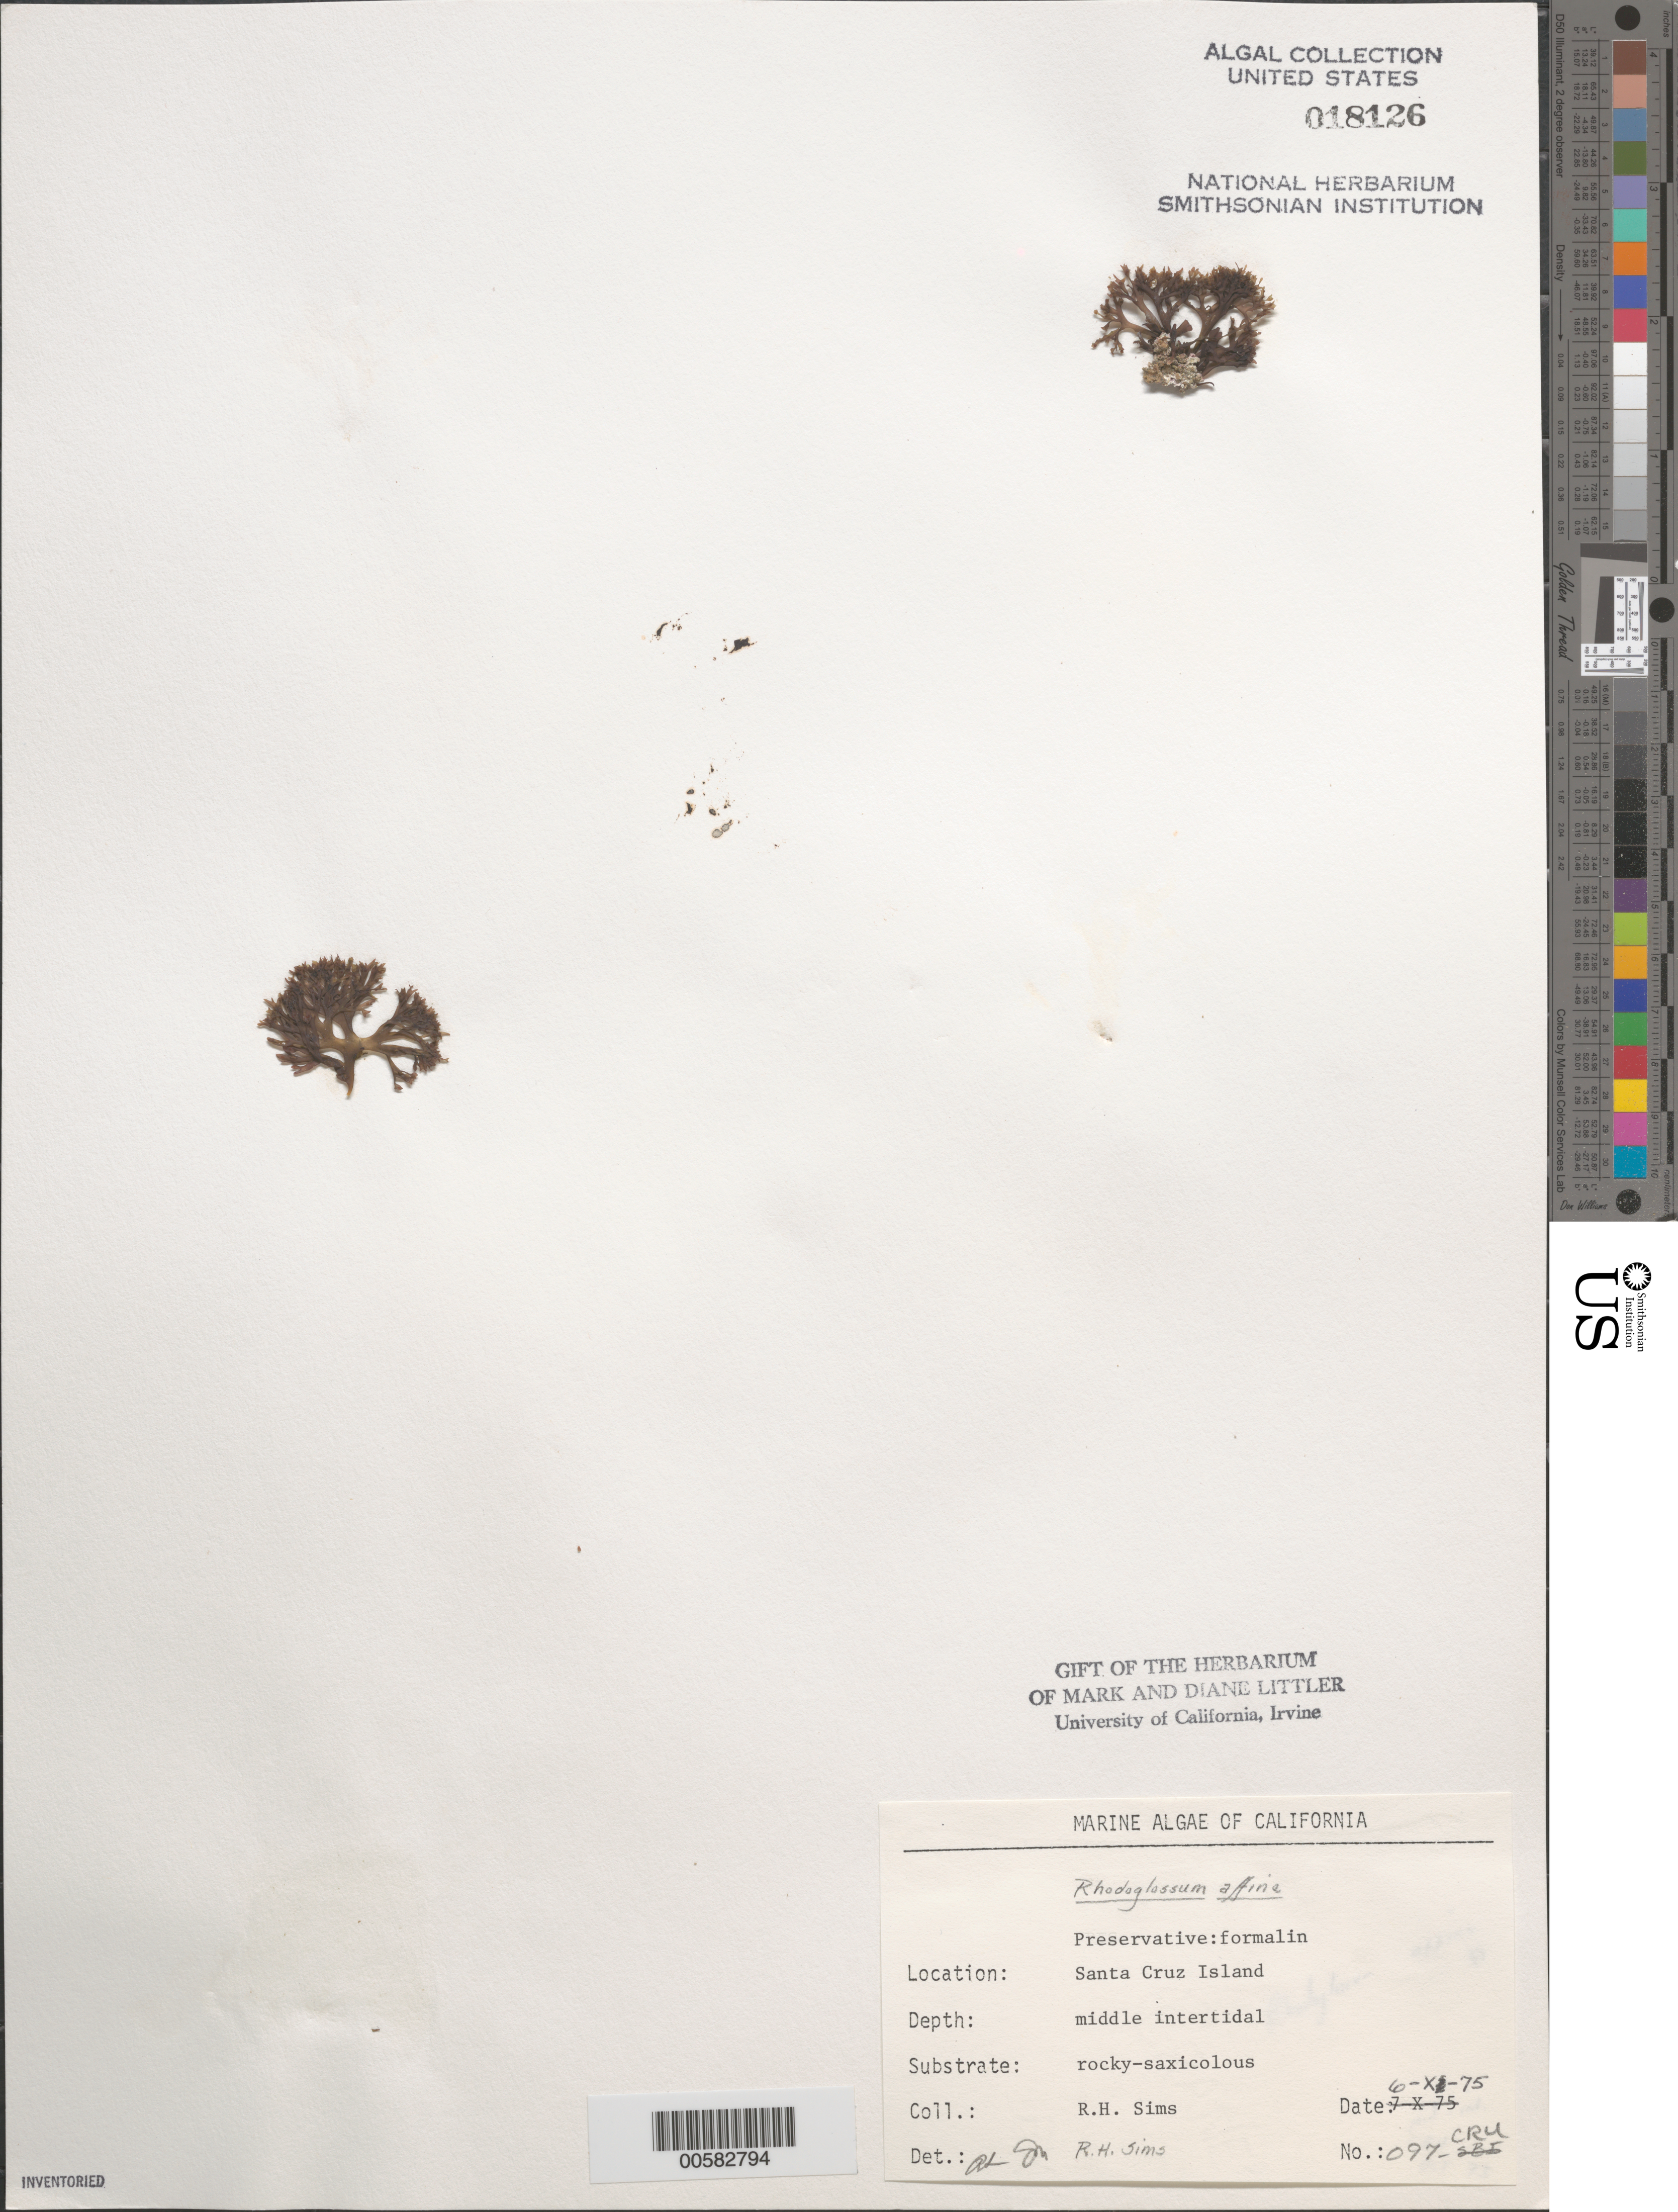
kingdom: Plantae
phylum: Rhodophyta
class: Florideophyceae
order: Gigartinales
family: Gigartinaceae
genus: Mazzaella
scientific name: Mazzaella affinis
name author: (Harvey) Fredericq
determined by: Algae name updating Project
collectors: R. H. Sims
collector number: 097-CRU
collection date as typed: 06 Oct 1975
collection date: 1975-10-06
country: United States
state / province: California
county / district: Santa Barbara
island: Santa Cruz Island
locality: Willows Cove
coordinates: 33 57'43"N, 119 45'16"W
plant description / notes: BLM-SOCALBIGHT Rocky Intertidal Survey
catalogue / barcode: US 18126